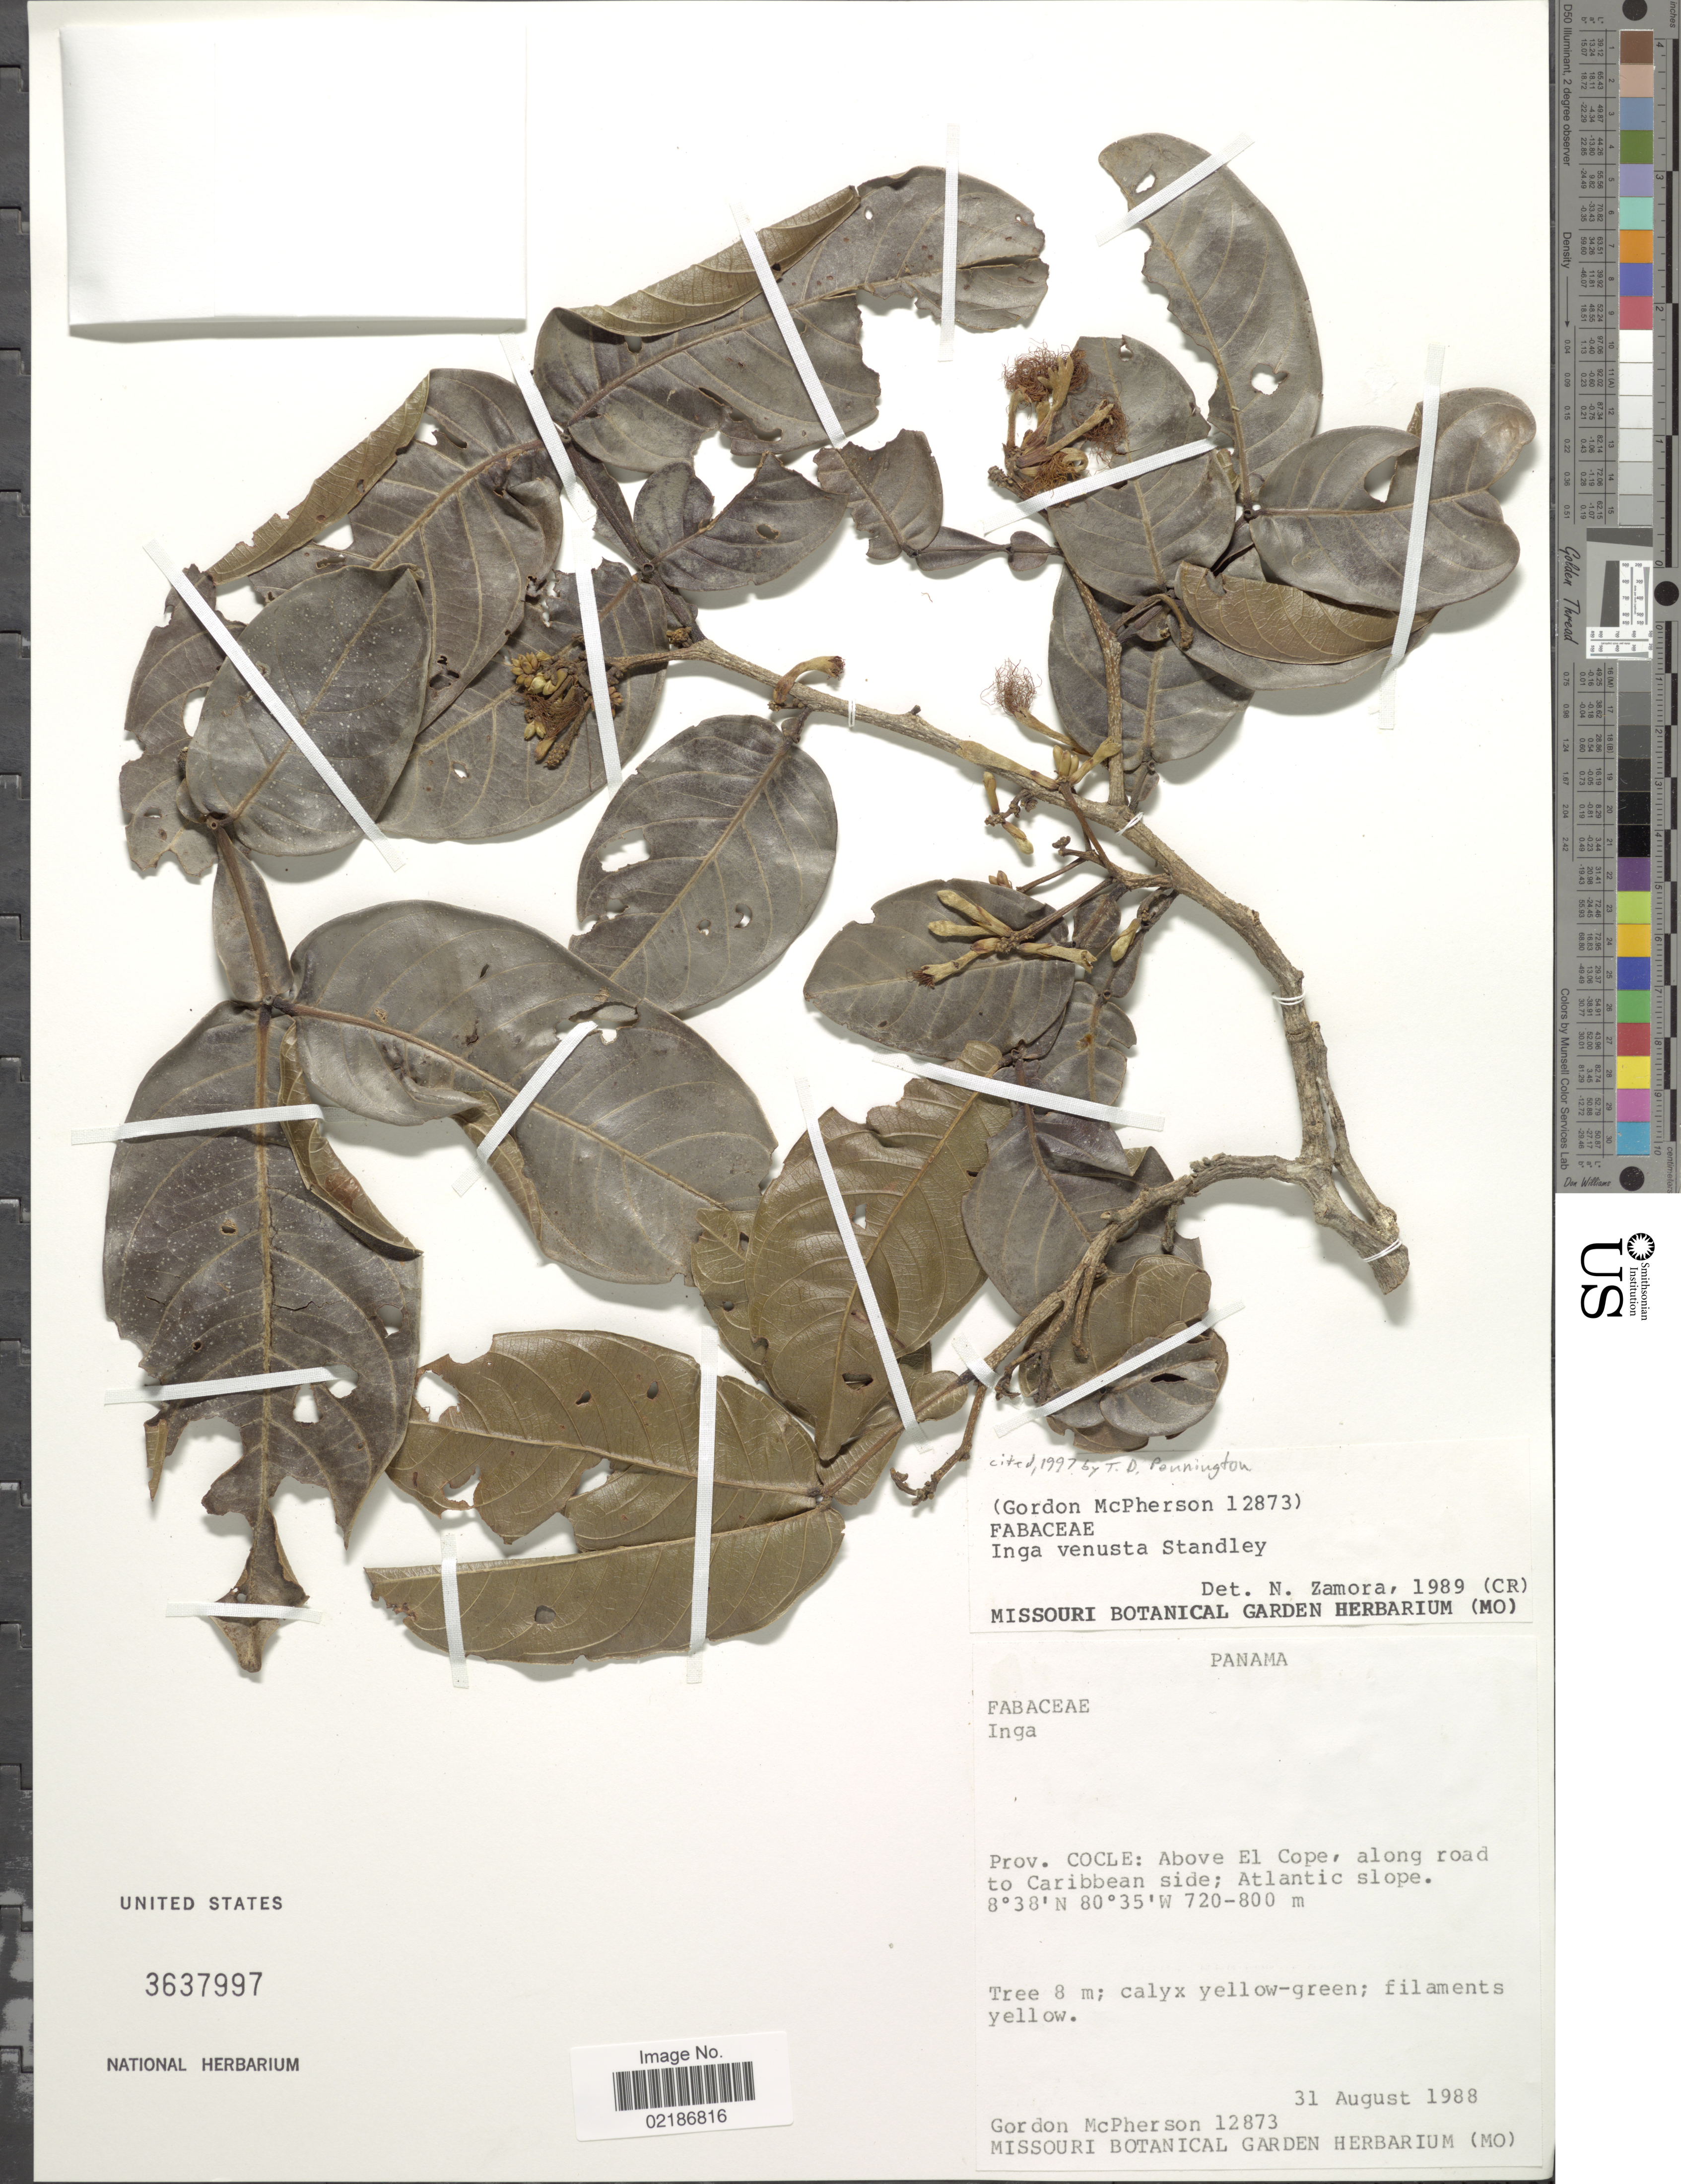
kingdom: Plantae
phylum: Tracheophyta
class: Magnoliopsida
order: Fabales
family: Fabaceae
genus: Inga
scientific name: Inga venusta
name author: Standl.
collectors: G. D. McPherson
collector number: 12873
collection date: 1988-08-31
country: Panama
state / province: Coclé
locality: Above El Cope, along road to Caribbean side, Atlantic slope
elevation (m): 720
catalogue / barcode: US 3637997